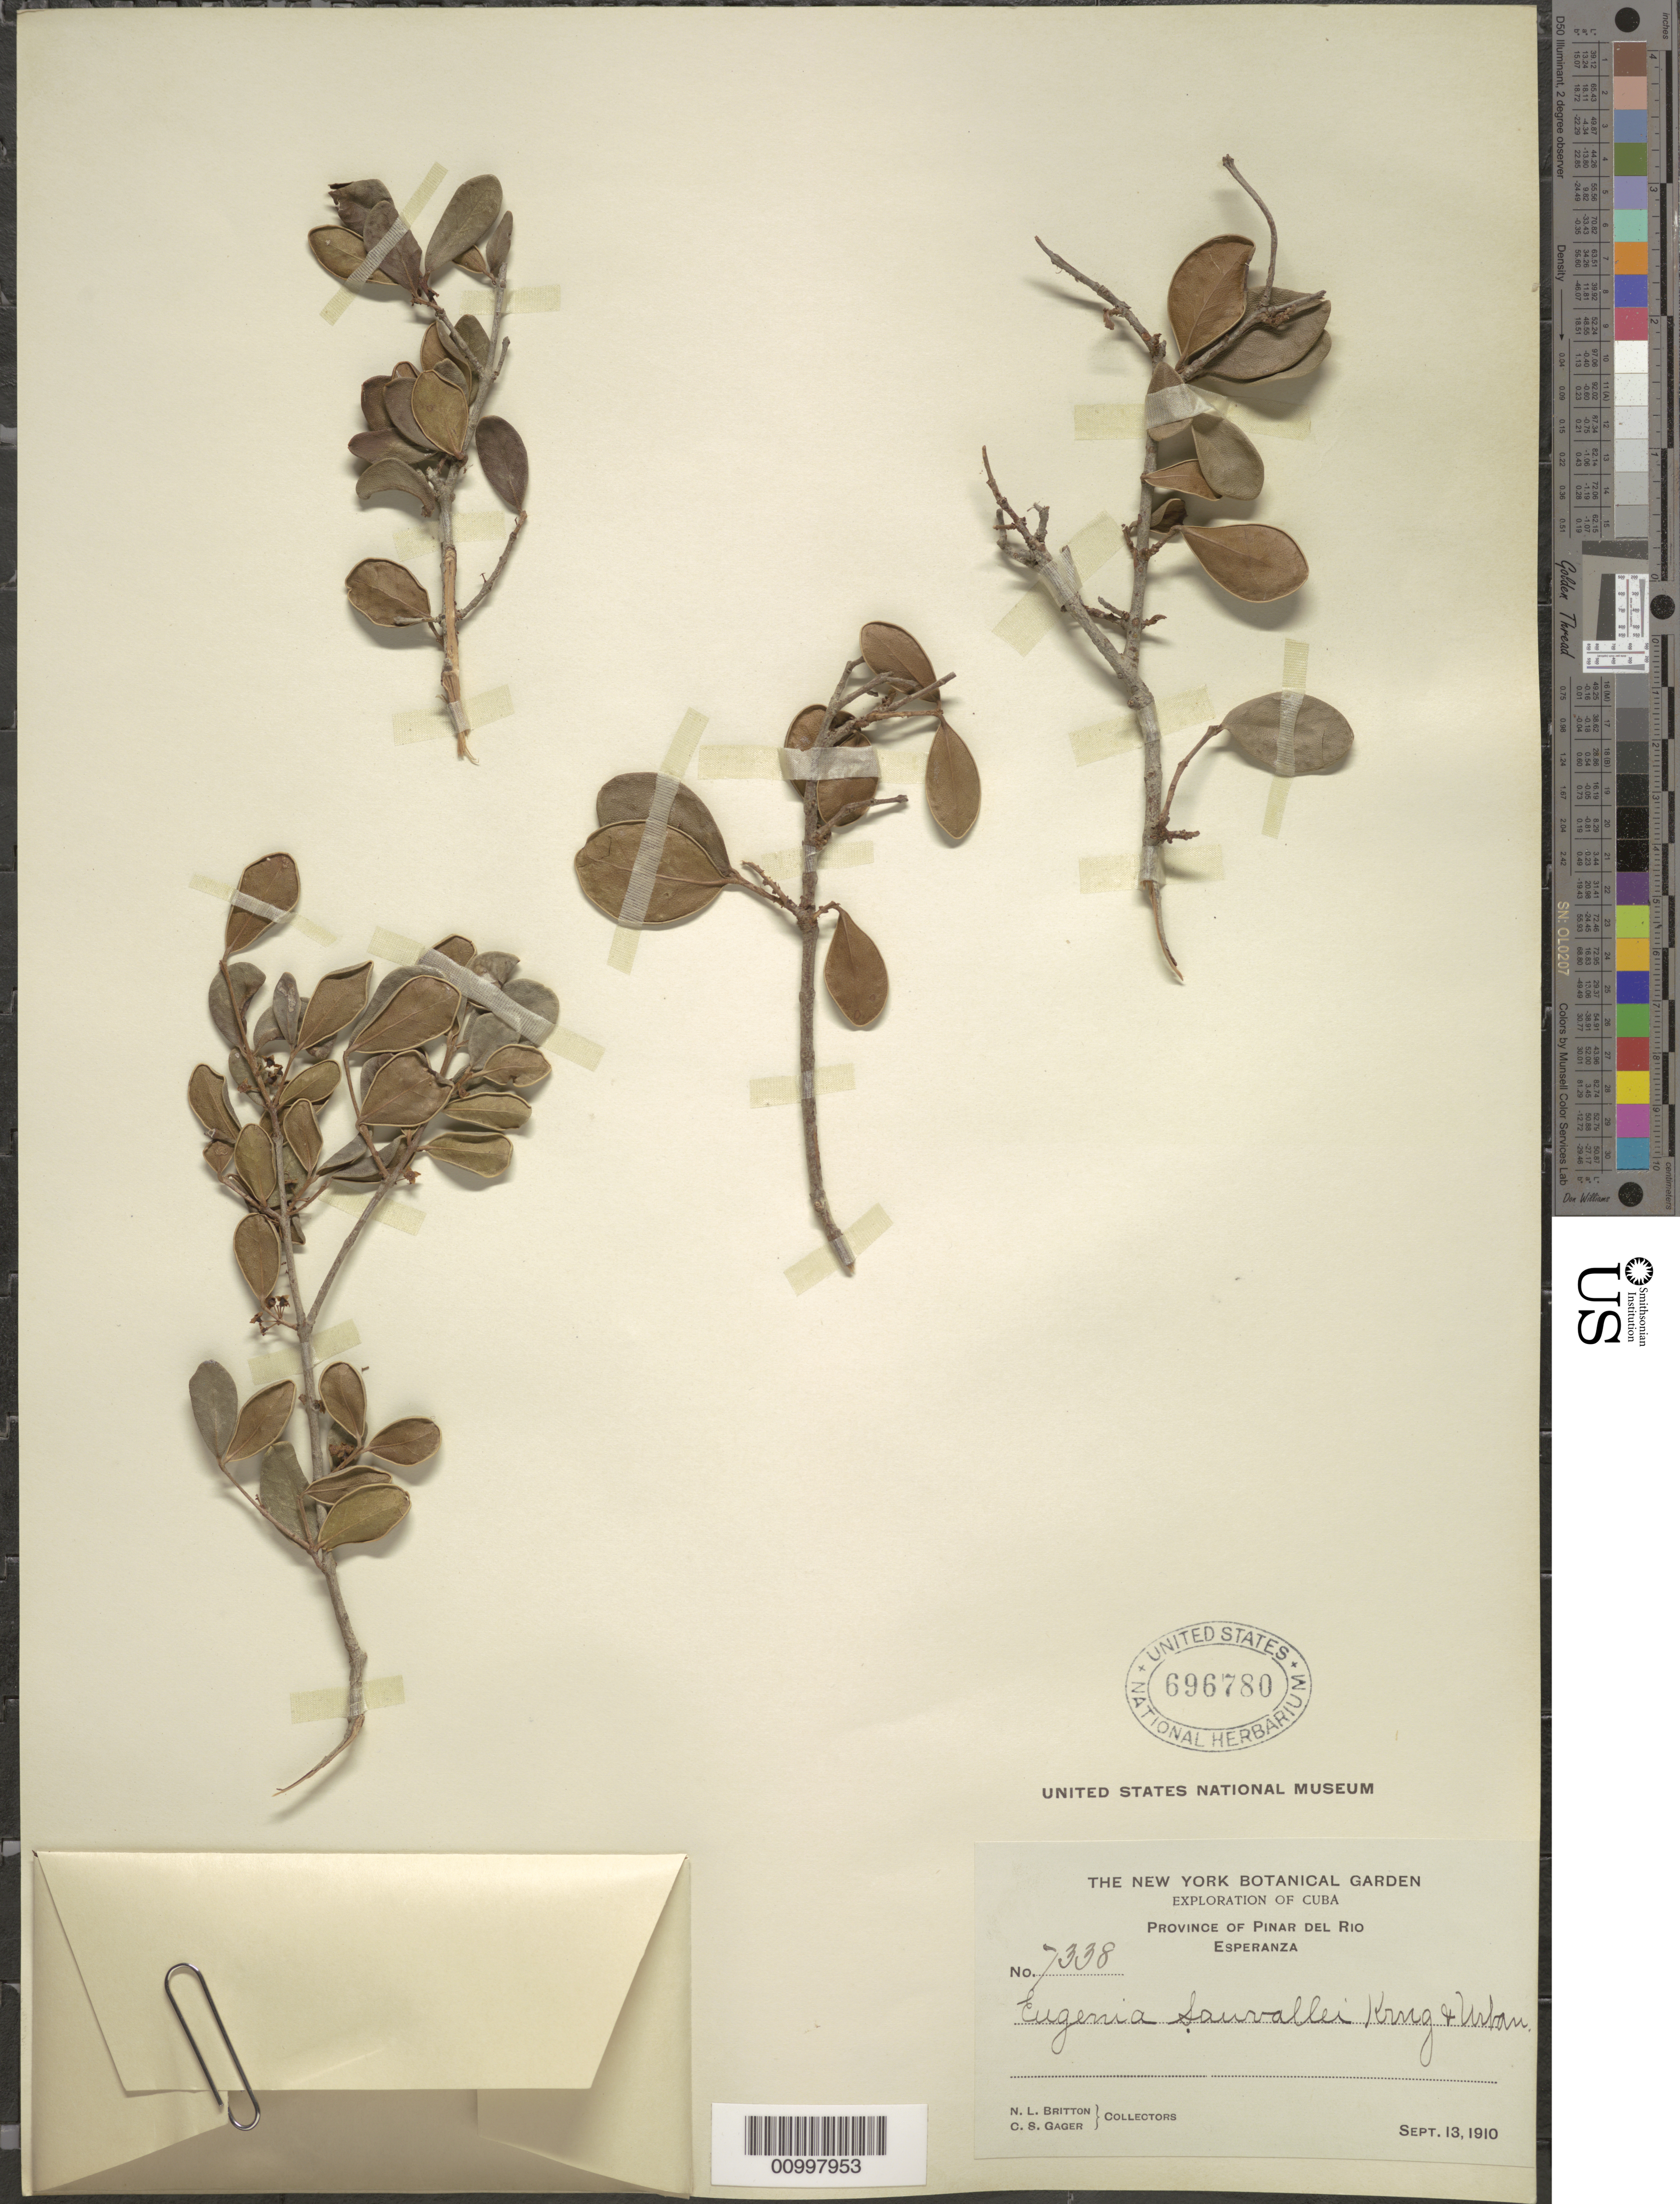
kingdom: Plantae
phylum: Tracheophyta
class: Magnoliopsida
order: Myrtales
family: Myrtaceae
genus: Eugenia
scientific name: Eugenia sauvallei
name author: Krug & Urb. ex Urb.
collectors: N. Britton & C. Gager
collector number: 7338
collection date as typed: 13 Sep 1910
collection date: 1910-09-13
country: Cuba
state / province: Pinar del Rio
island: Cuba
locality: Esperanza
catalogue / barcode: US 696780